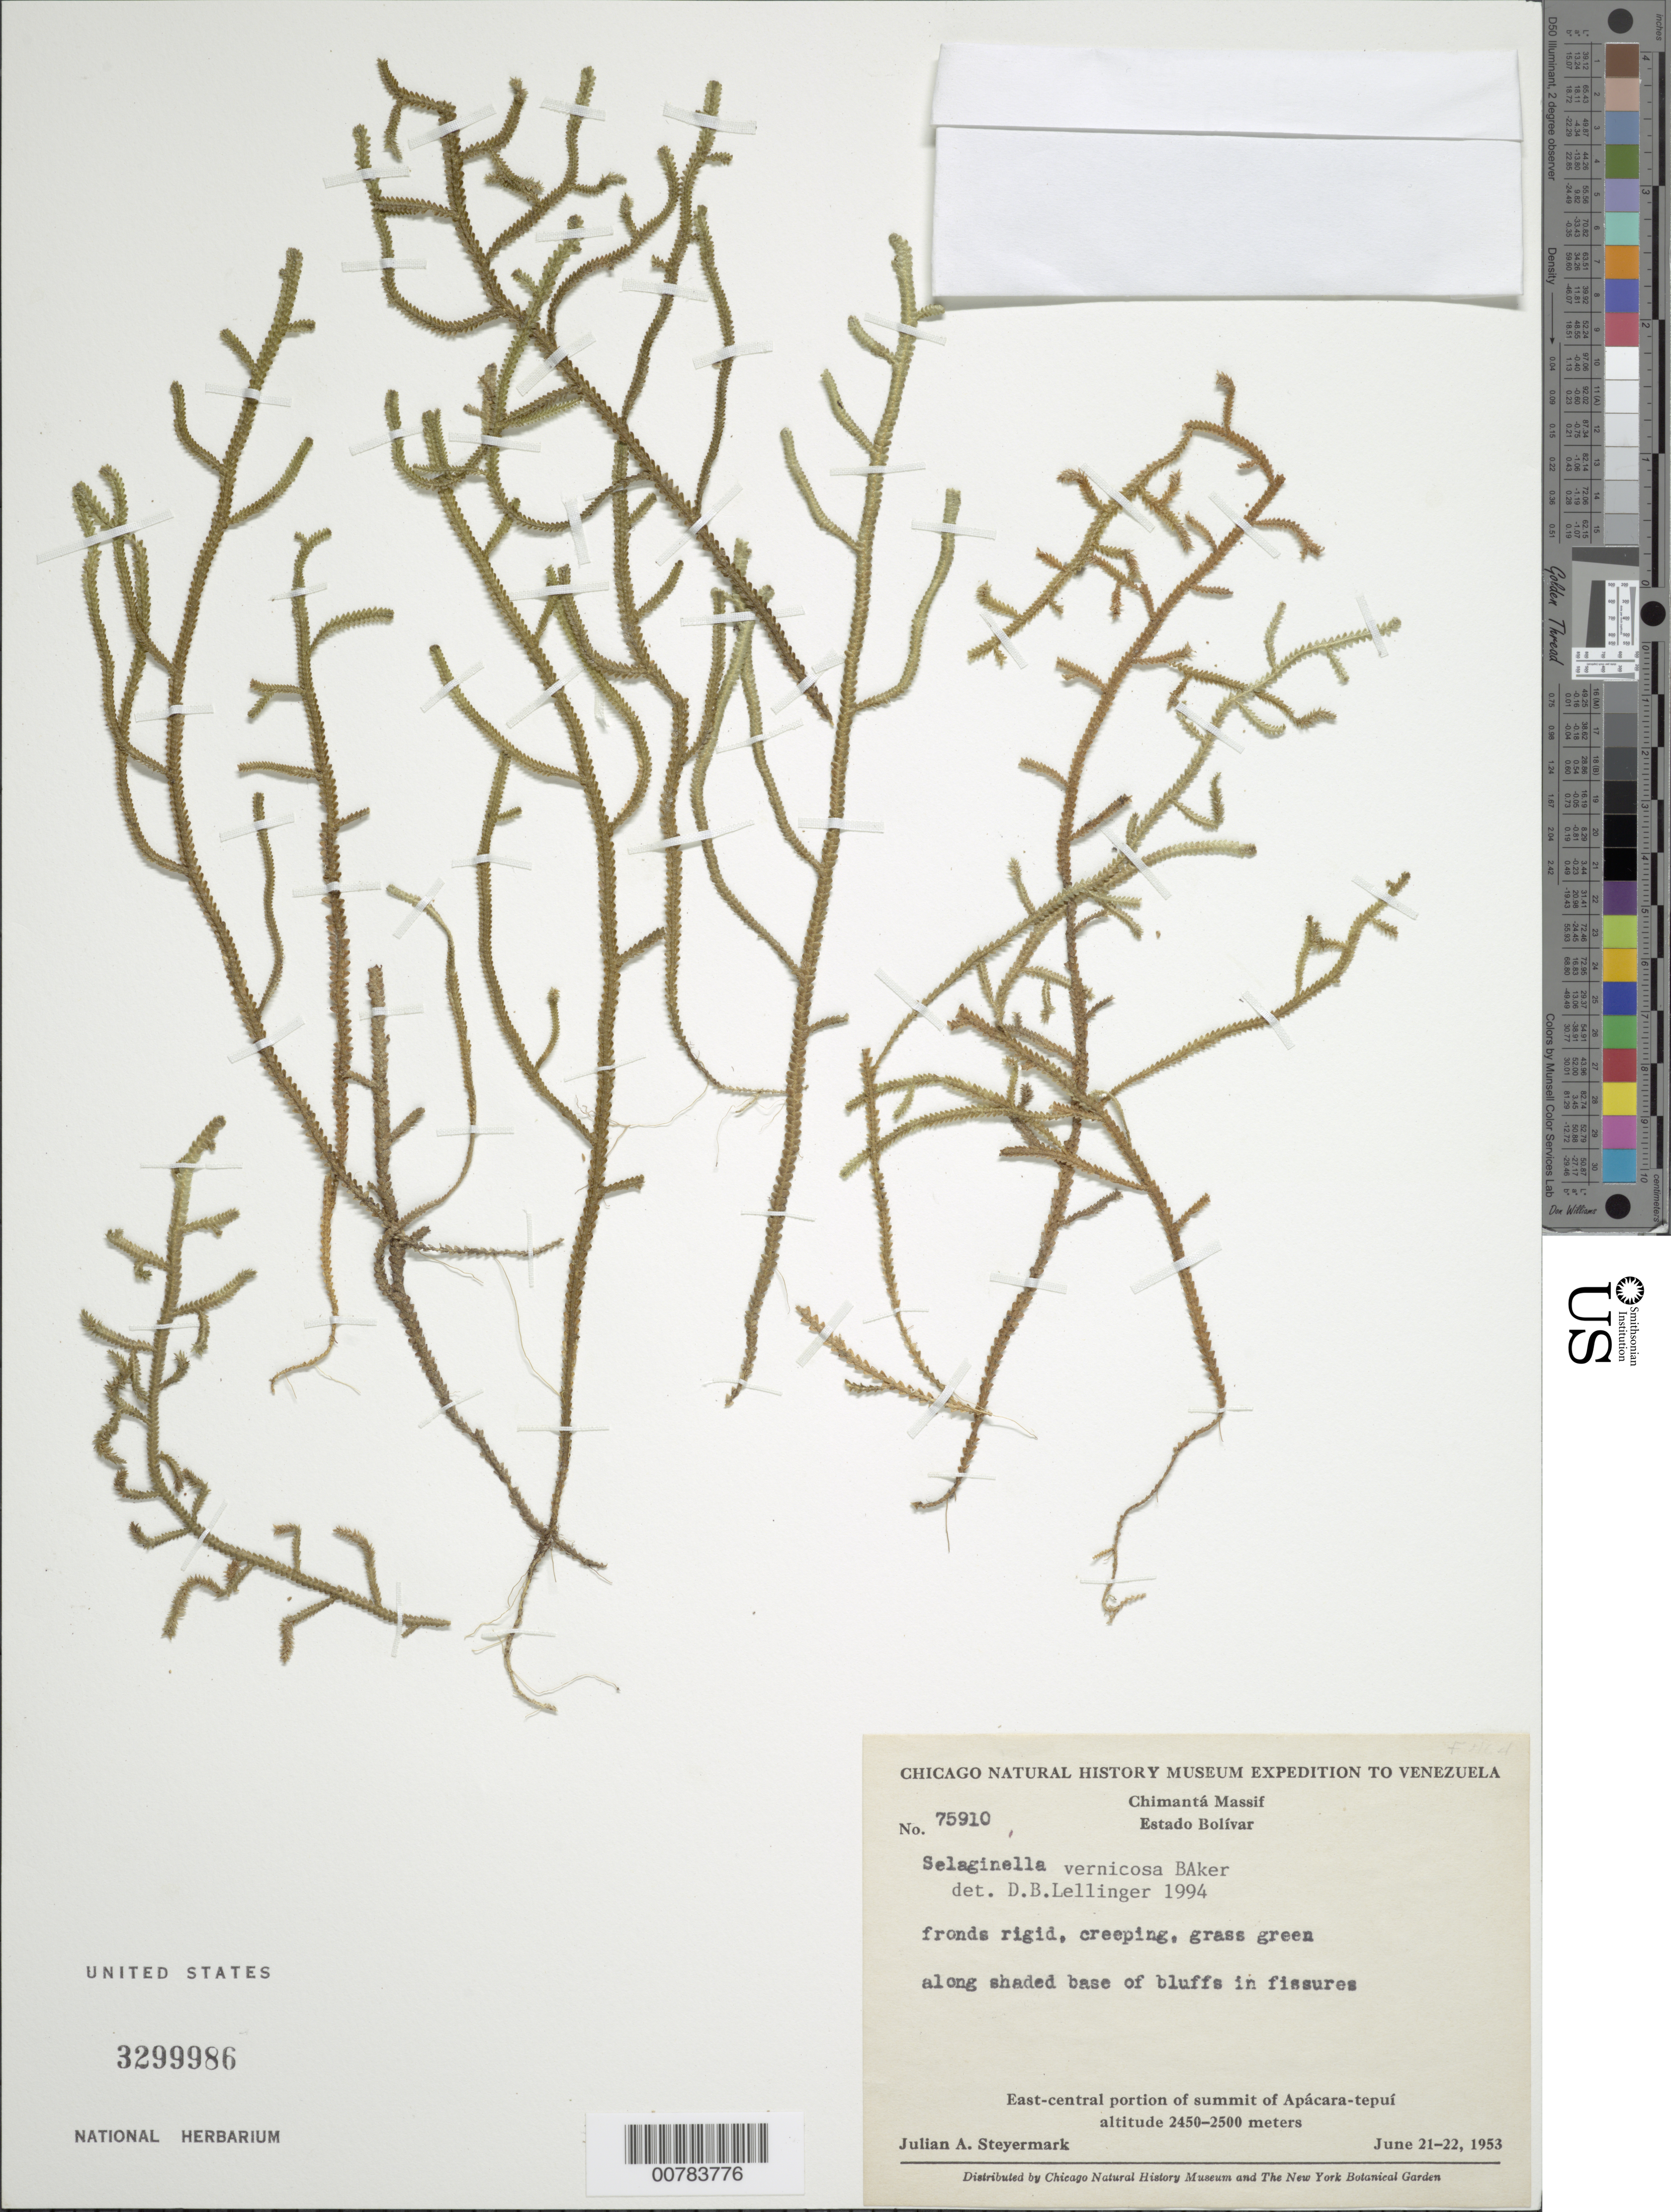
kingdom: Plantae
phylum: Tracheophyta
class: Lycopodiopsida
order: Selaginellales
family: Selaginellaceae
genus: Selaginella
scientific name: Selaginella vernicosa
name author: Baker in Thurn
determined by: Lellinger, David B., (BOT), Smithsonian Institution - National Museum of Natural History (UNITED STATES)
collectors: J. Steyermark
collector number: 75910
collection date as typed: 21-Jun-53 to 22-Jun-53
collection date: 1953-06-21/1953-06-22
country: Venezuela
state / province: Bolívar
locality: Chimantá Massif, Apácara-tepuí, east-central part of summit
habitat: Along shaded base of bluffs in fissures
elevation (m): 2450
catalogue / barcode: US 3299986